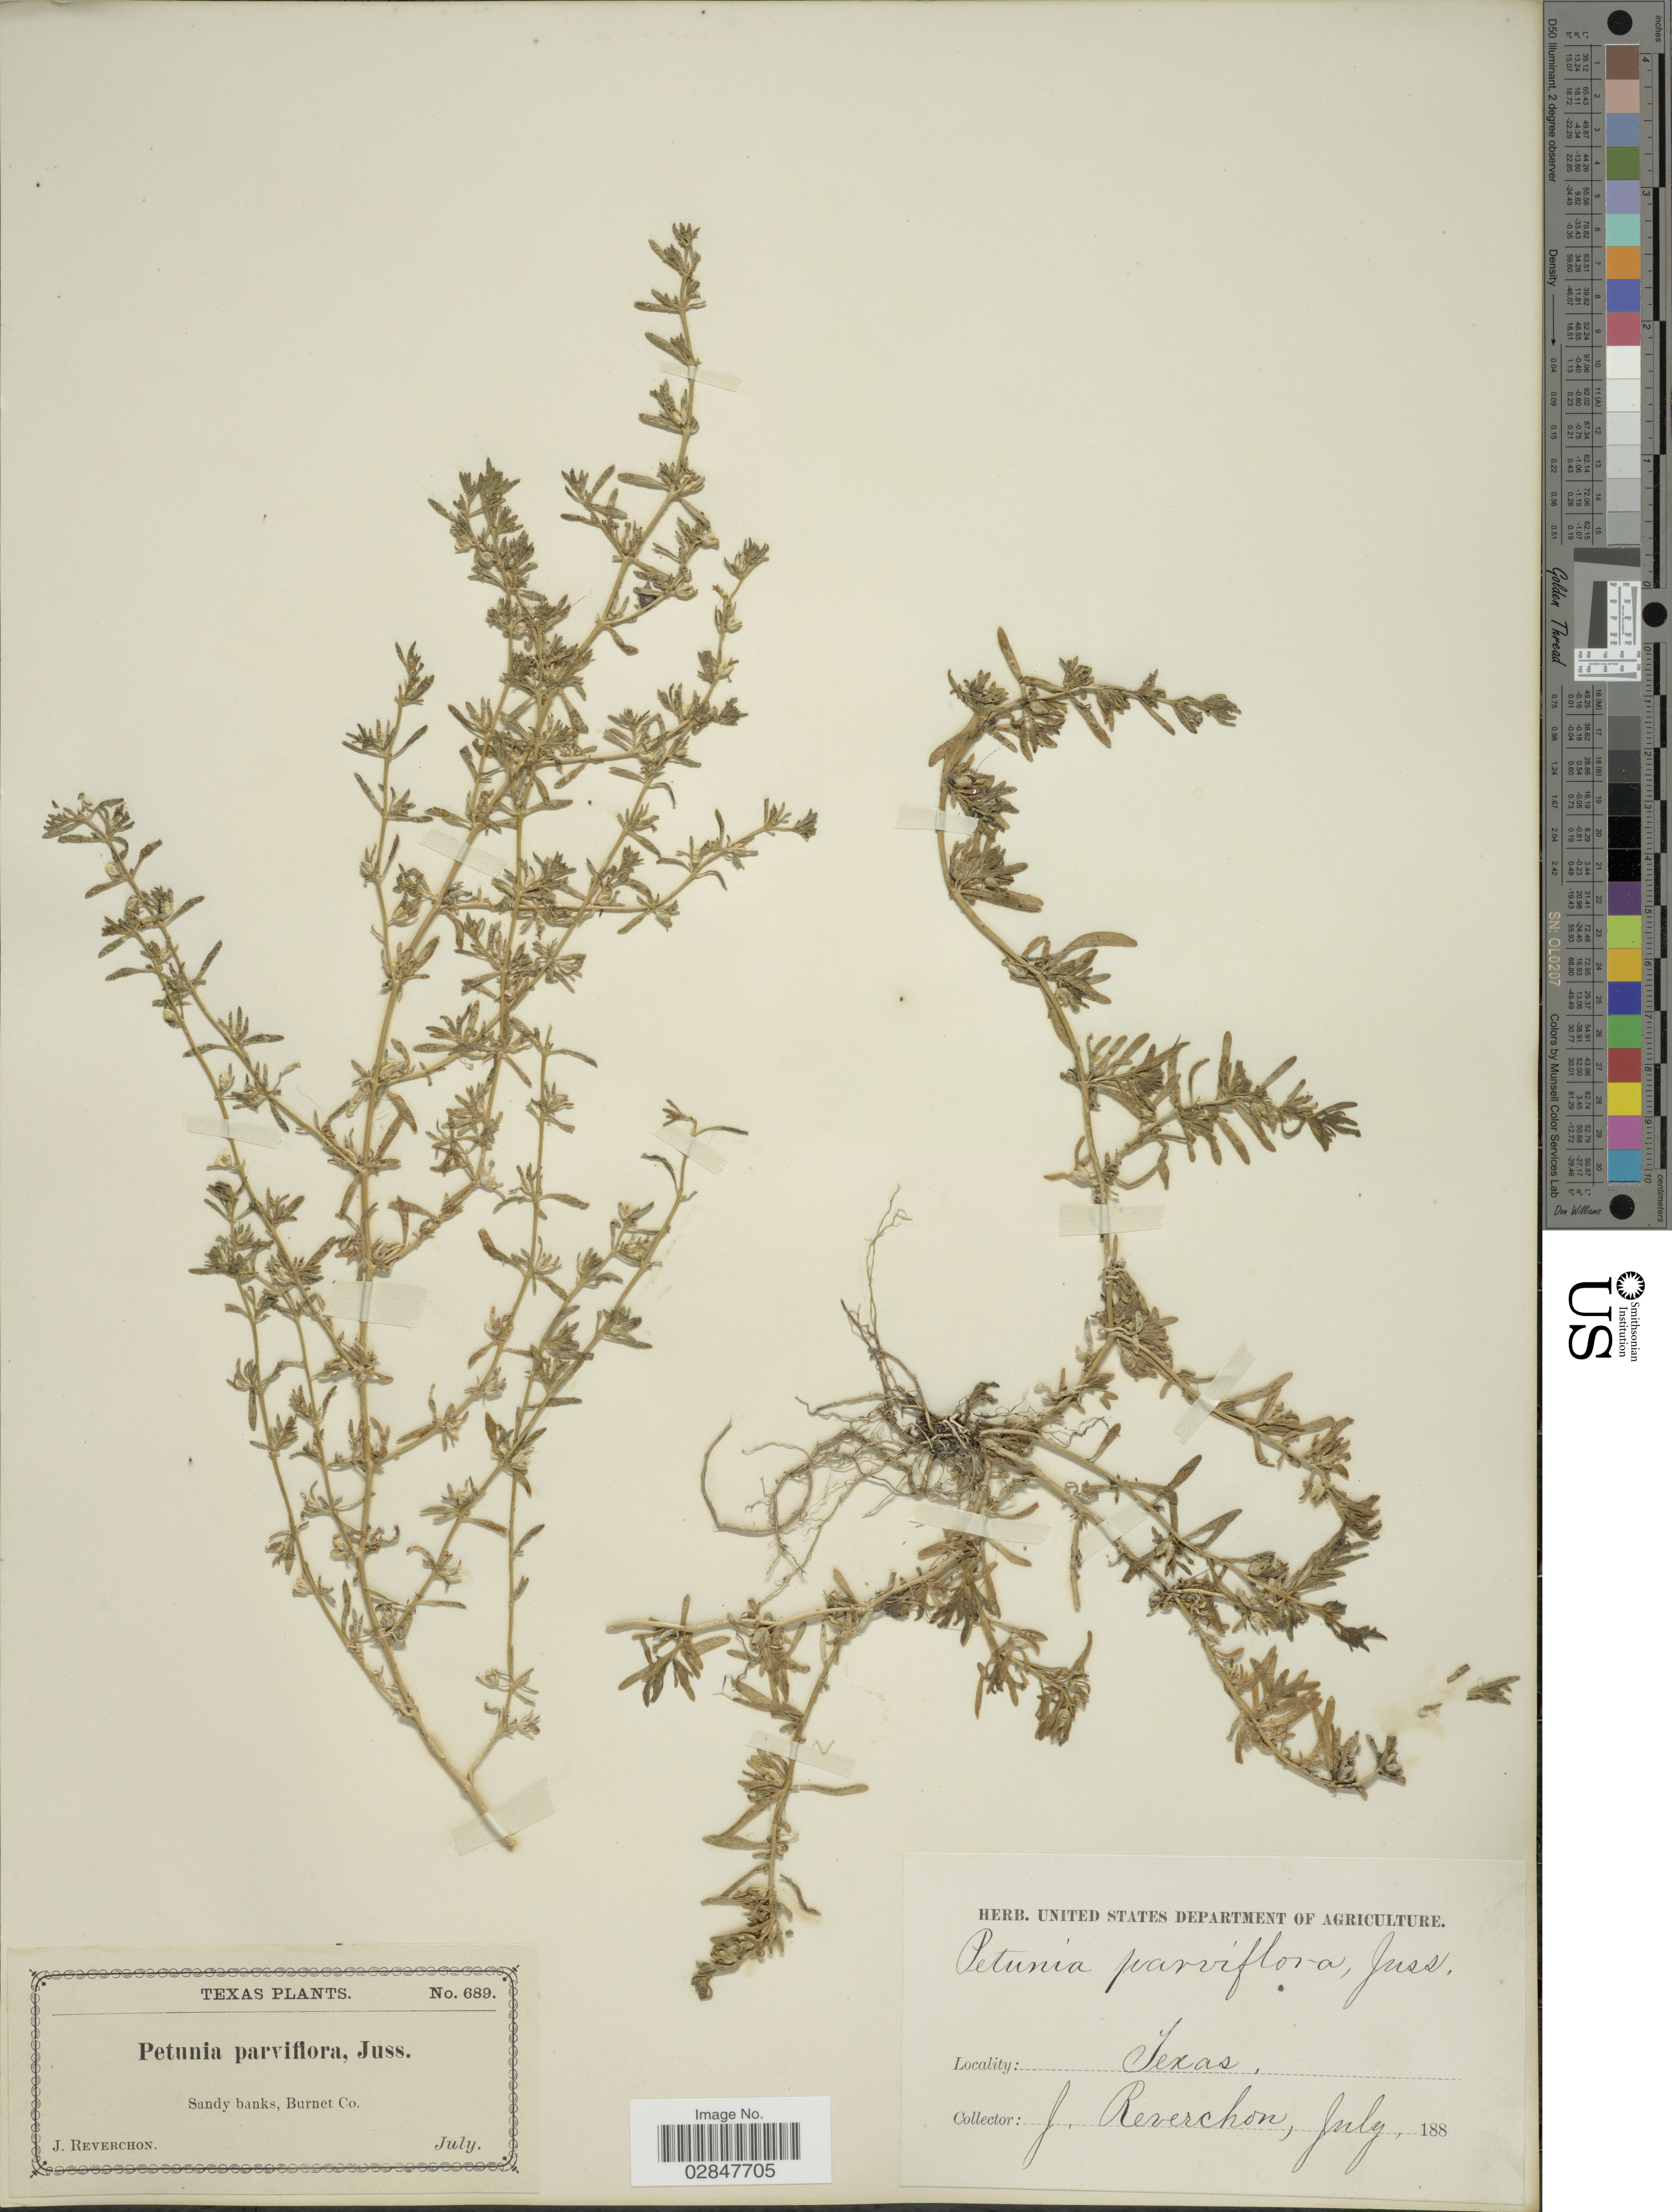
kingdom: Plantae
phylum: Tracheophyta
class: Magnoliopsida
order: Solanales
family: Solanaceae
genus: Petunia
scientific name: Petunia parviflora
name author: Juss.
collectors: J. Reverchon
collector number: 689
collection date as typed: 188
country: United States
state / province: Texas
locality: Sandy banks, Burnet Co.